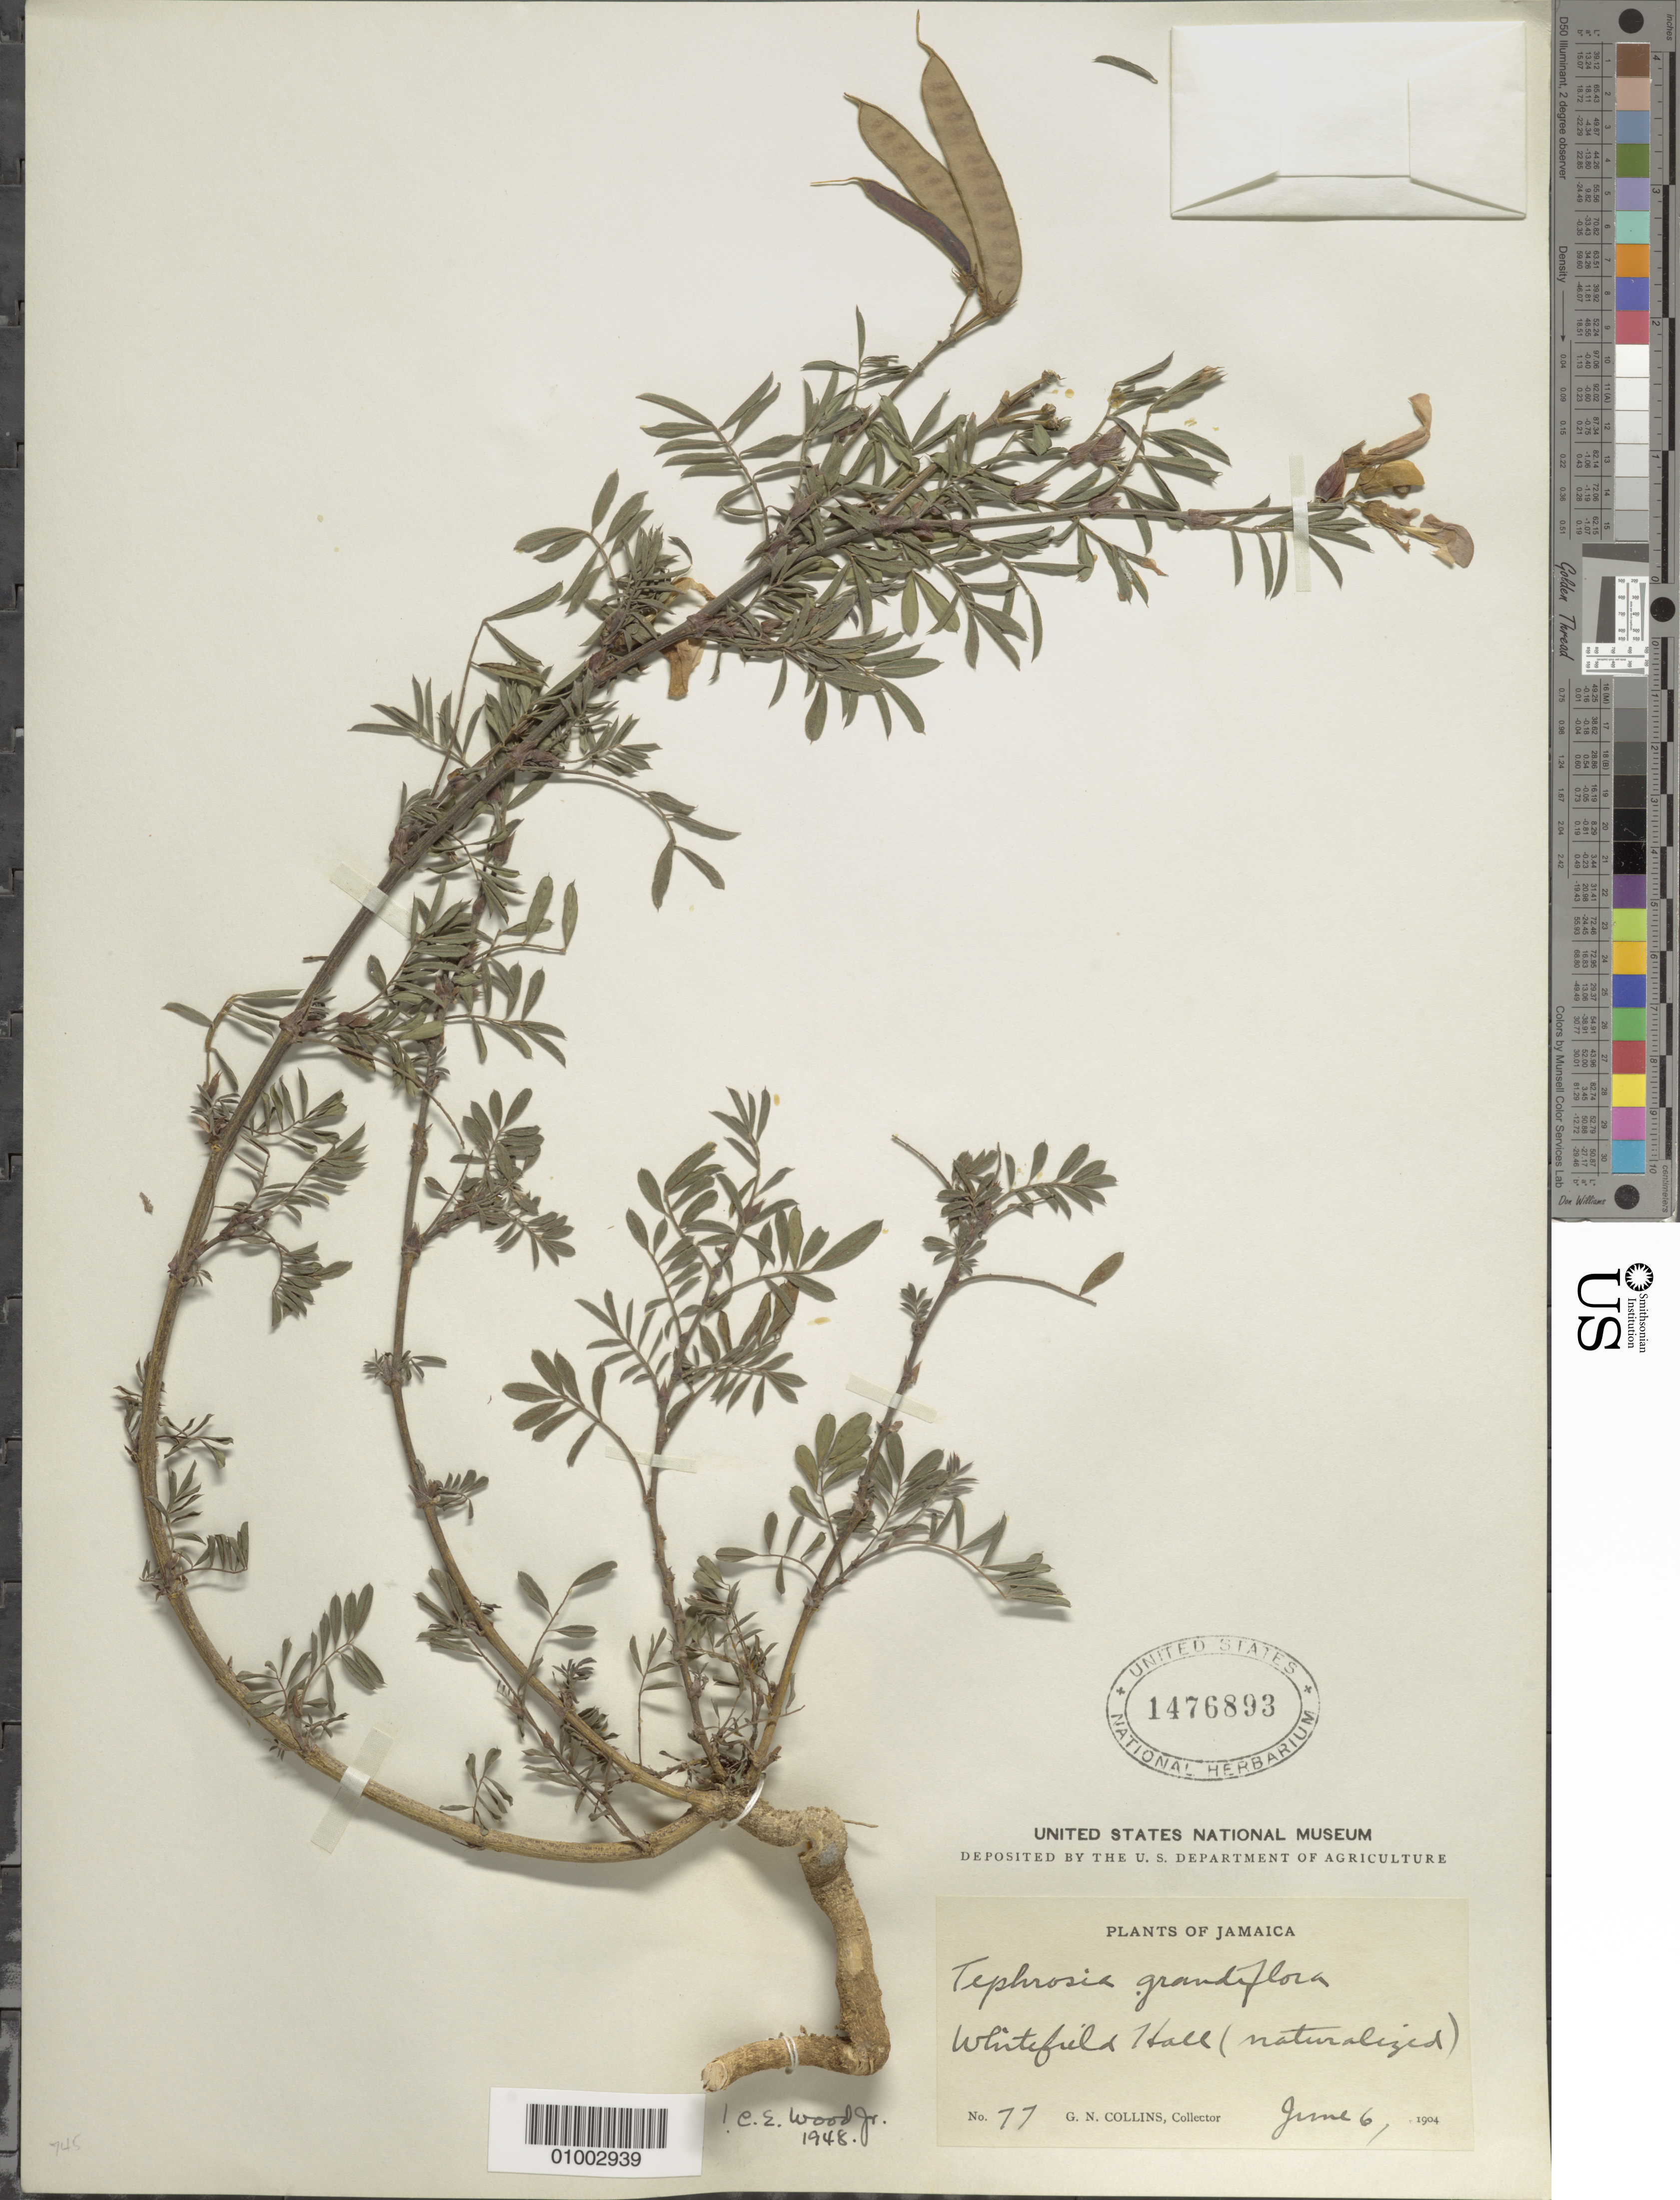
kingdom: Plantae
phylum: Tracheophyta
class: Magnoliopsida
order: Fabales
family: Fabaceae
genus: Tephrosia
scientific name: Tephrosia grandiflora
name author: (Vahl) Pers.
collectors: G. Collins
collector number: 77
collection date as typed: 06 Jun 1904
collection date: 1904-06-06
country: Jamaica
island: Jamaica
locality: Whitefield Hall (naturalized)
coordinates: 0 N, 0 E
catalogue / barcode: US 1476893